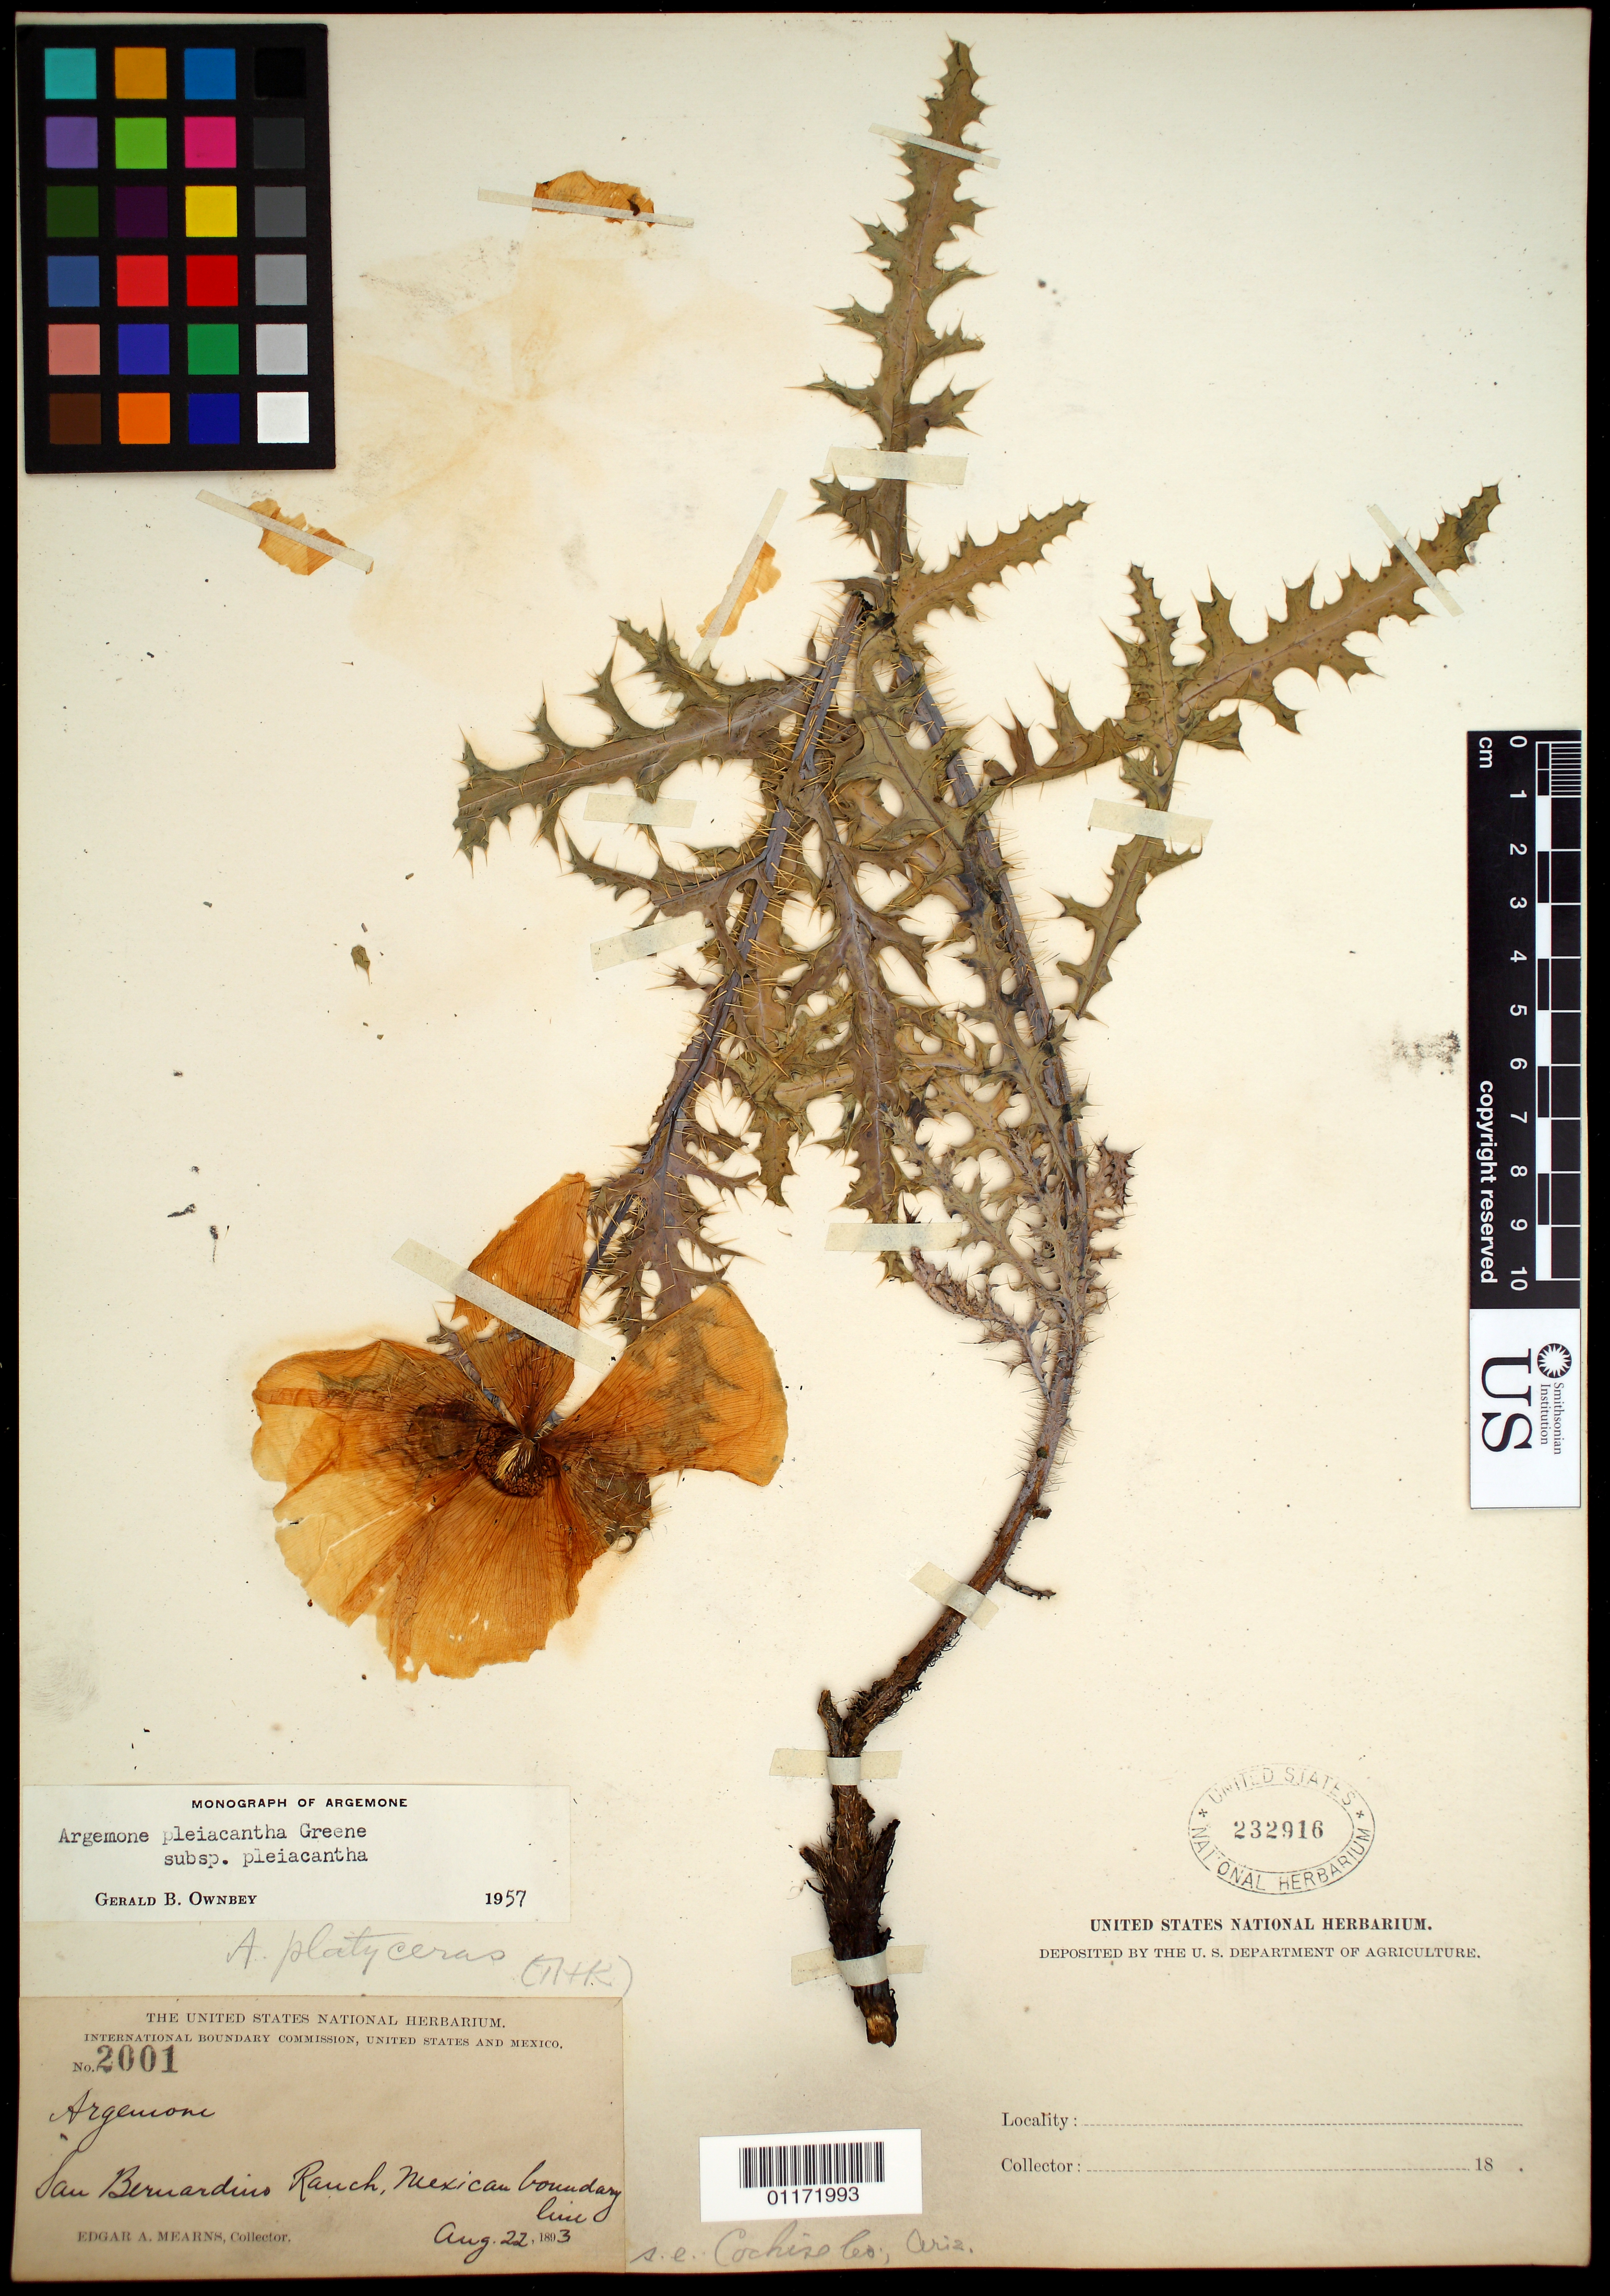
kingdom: Plantae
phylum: Tracheophyta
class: Magnoliopsida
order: Ranunculales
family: Papaveraceae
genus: Argemone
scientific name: Argemone pleiacantha subsp. pleiacantha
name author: Greene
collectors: E. A. Mearns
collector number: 2001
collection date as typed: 22 Aug 1893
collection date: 1893-08-22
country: United States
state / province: Arizona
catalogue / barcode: US 232916